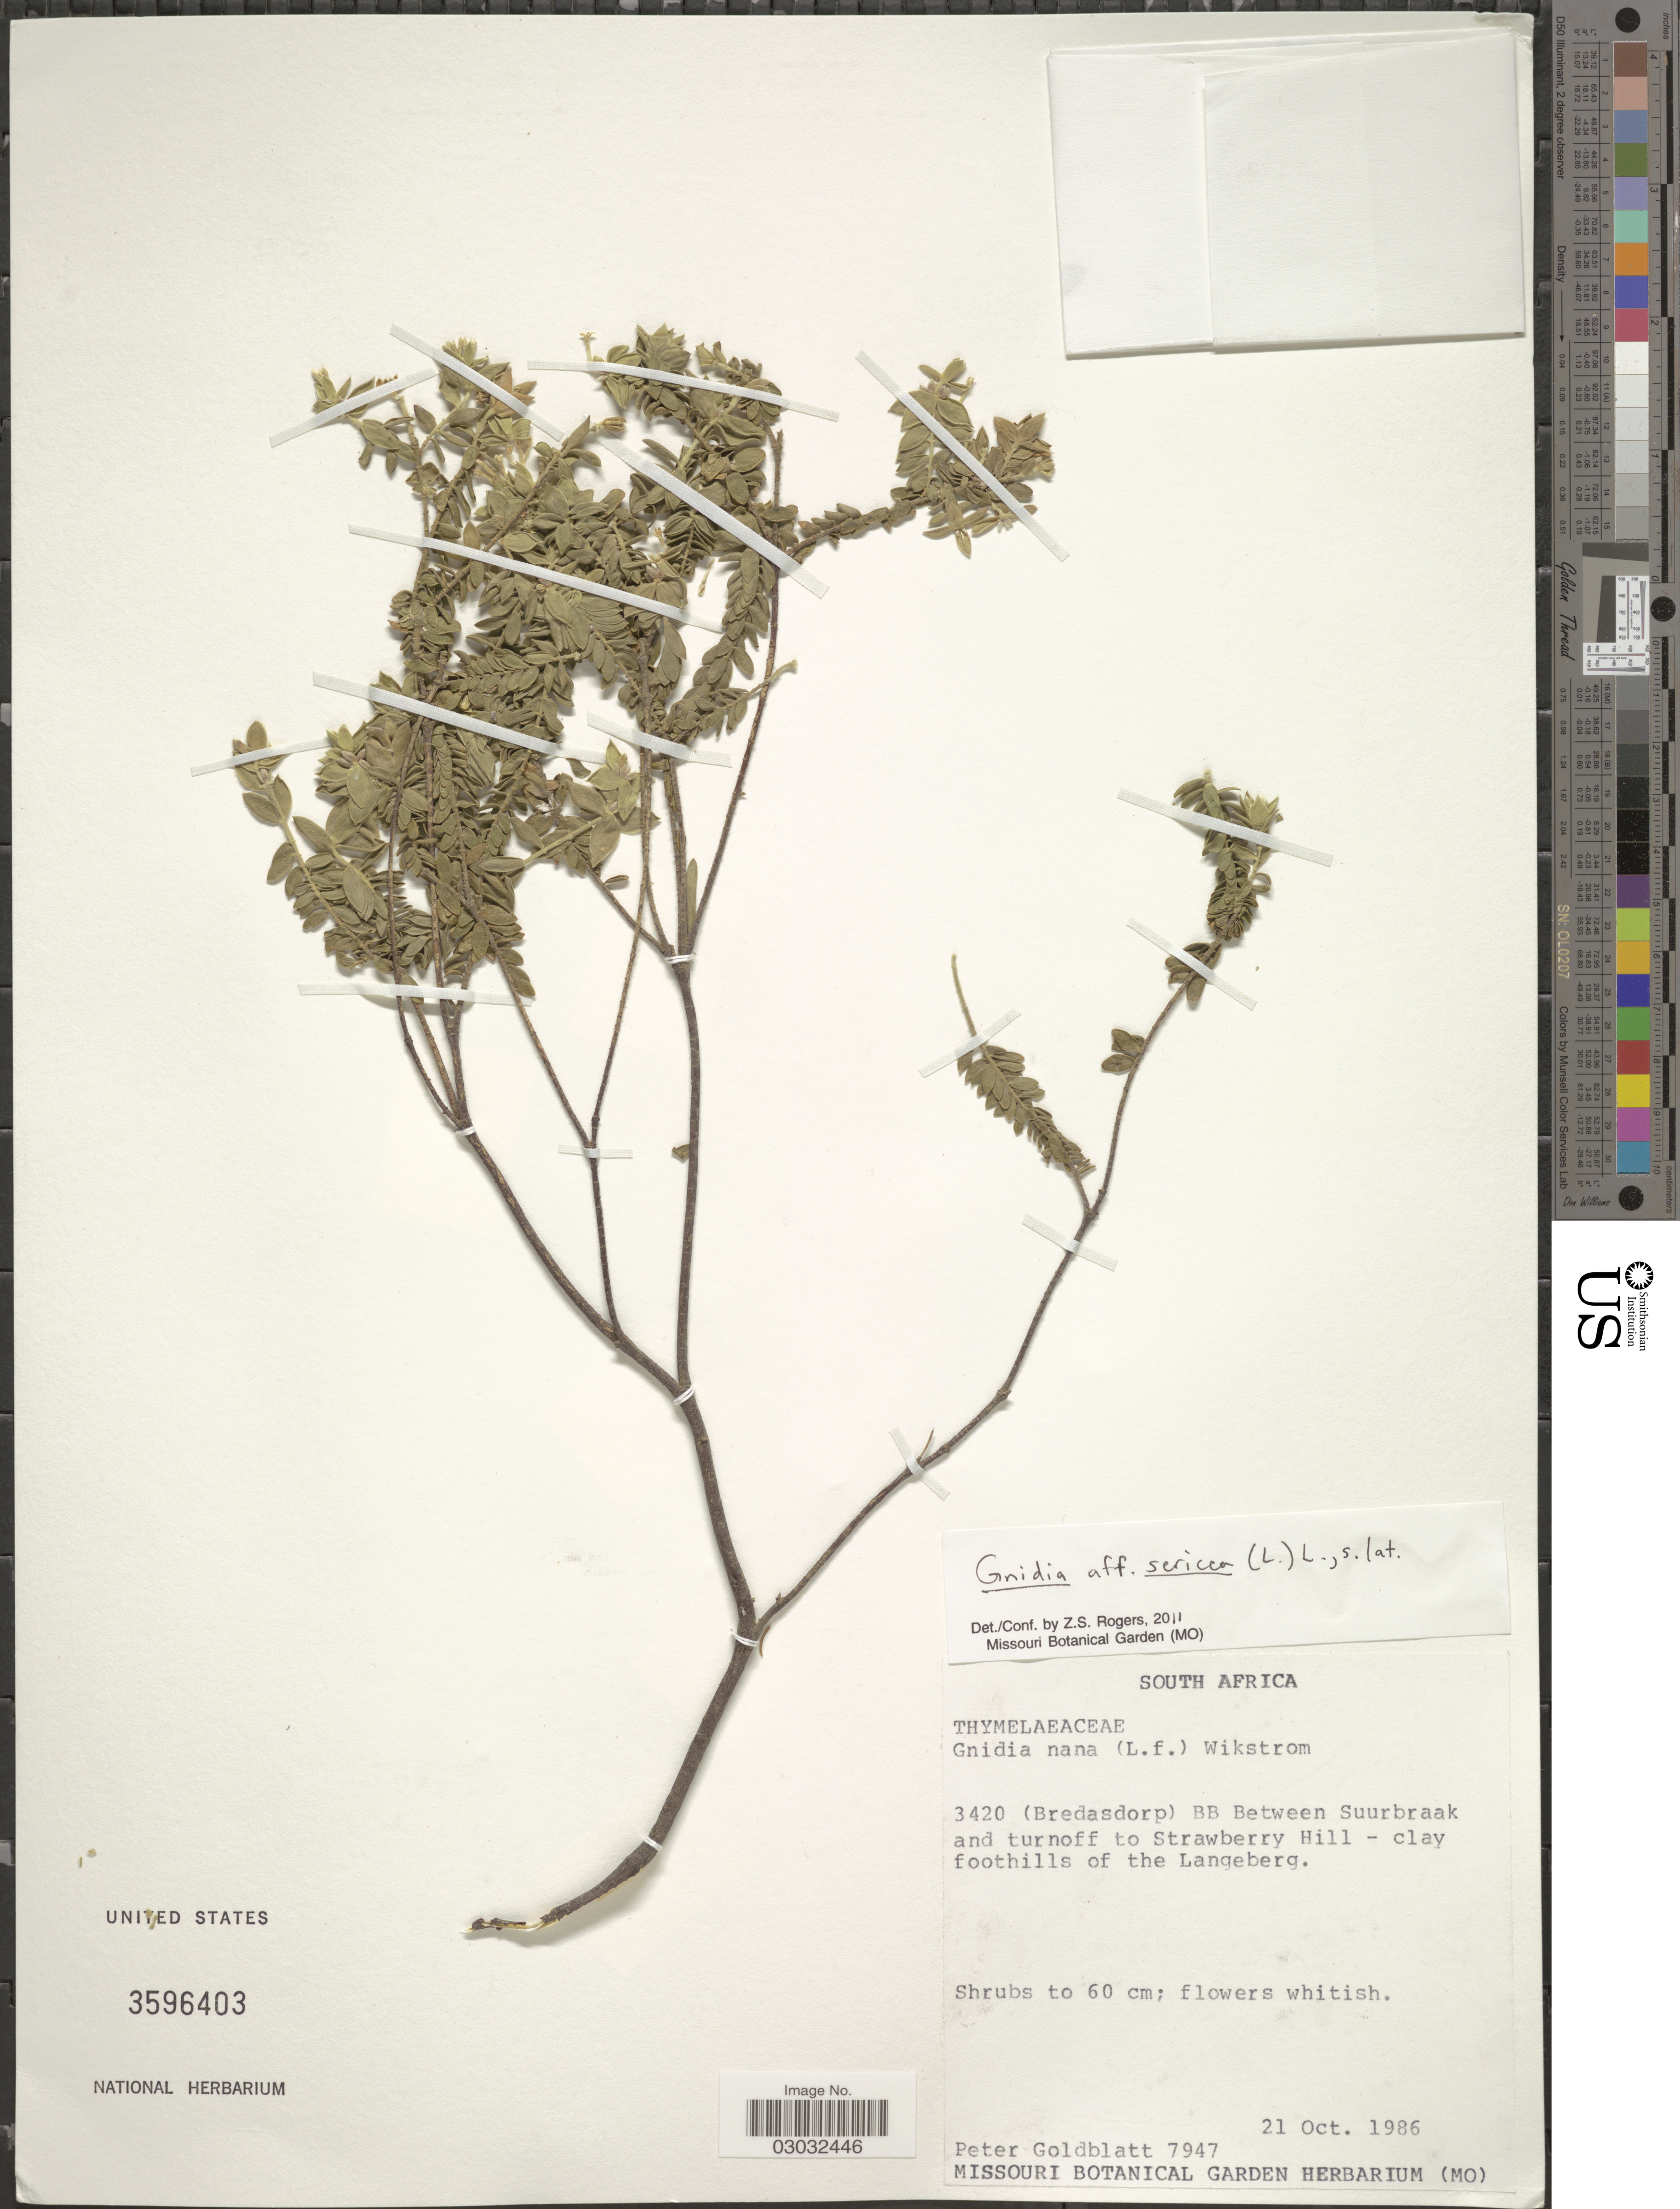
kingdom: Plantae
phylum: Tracheophyta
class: Magnoliopsida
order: Malvales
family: Thymelaeaceae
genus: Gnidia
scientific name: Gnidia sericea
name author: (L.) L.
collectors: P. Goldblatt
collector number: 7947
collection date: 1986-10-21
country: South Africa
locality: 3420 (Bredasdorp) BB between Stuurbraak and turnoff to Strawberry Hill - clay foothills of the Langeberg.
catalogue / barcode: US 3596403